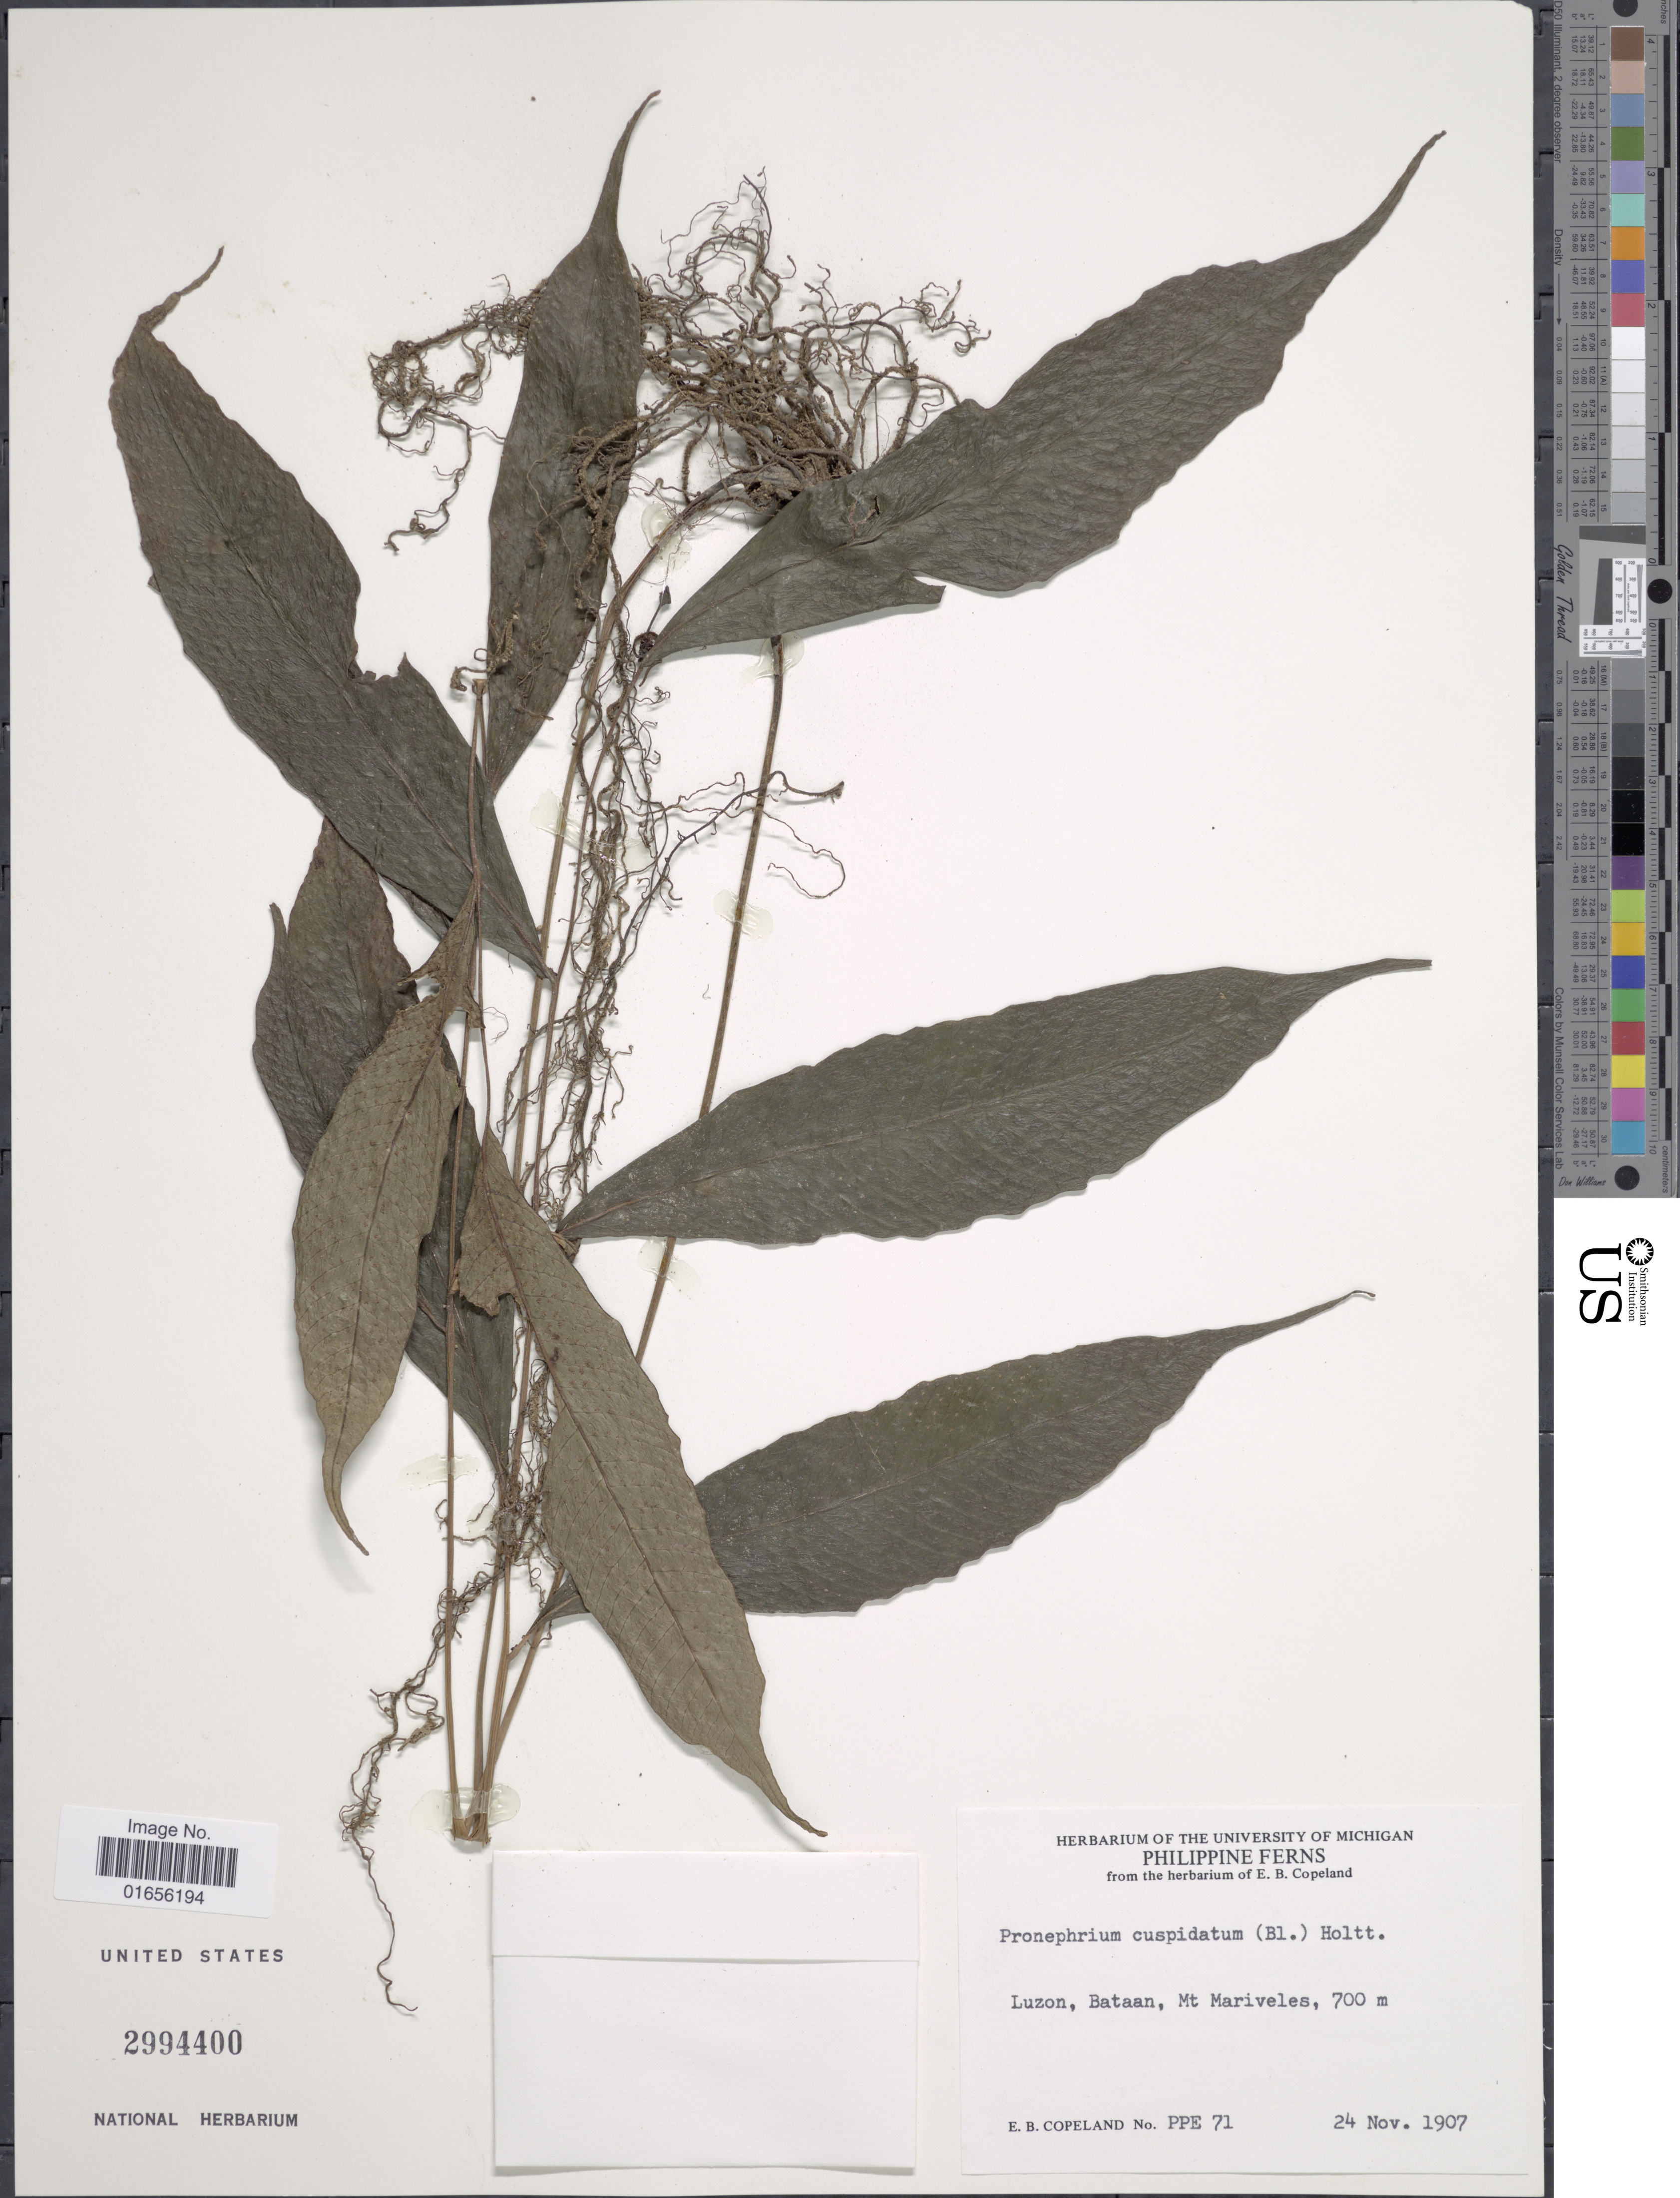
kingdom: Plantae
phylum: Tracheophyta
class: Polypodiopsida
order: Polypodiales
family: Thelypteridaceae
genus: Pronephrium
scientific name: Pronephrium cuspidatum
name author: (Blume) Holttum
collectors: E. B. Copeland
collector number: PPE 71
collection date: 1907-11-24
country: Philippines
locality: Philippine, Luzon, Bataan, Mt. Mariveles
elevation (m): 700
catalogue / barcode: US 2994400